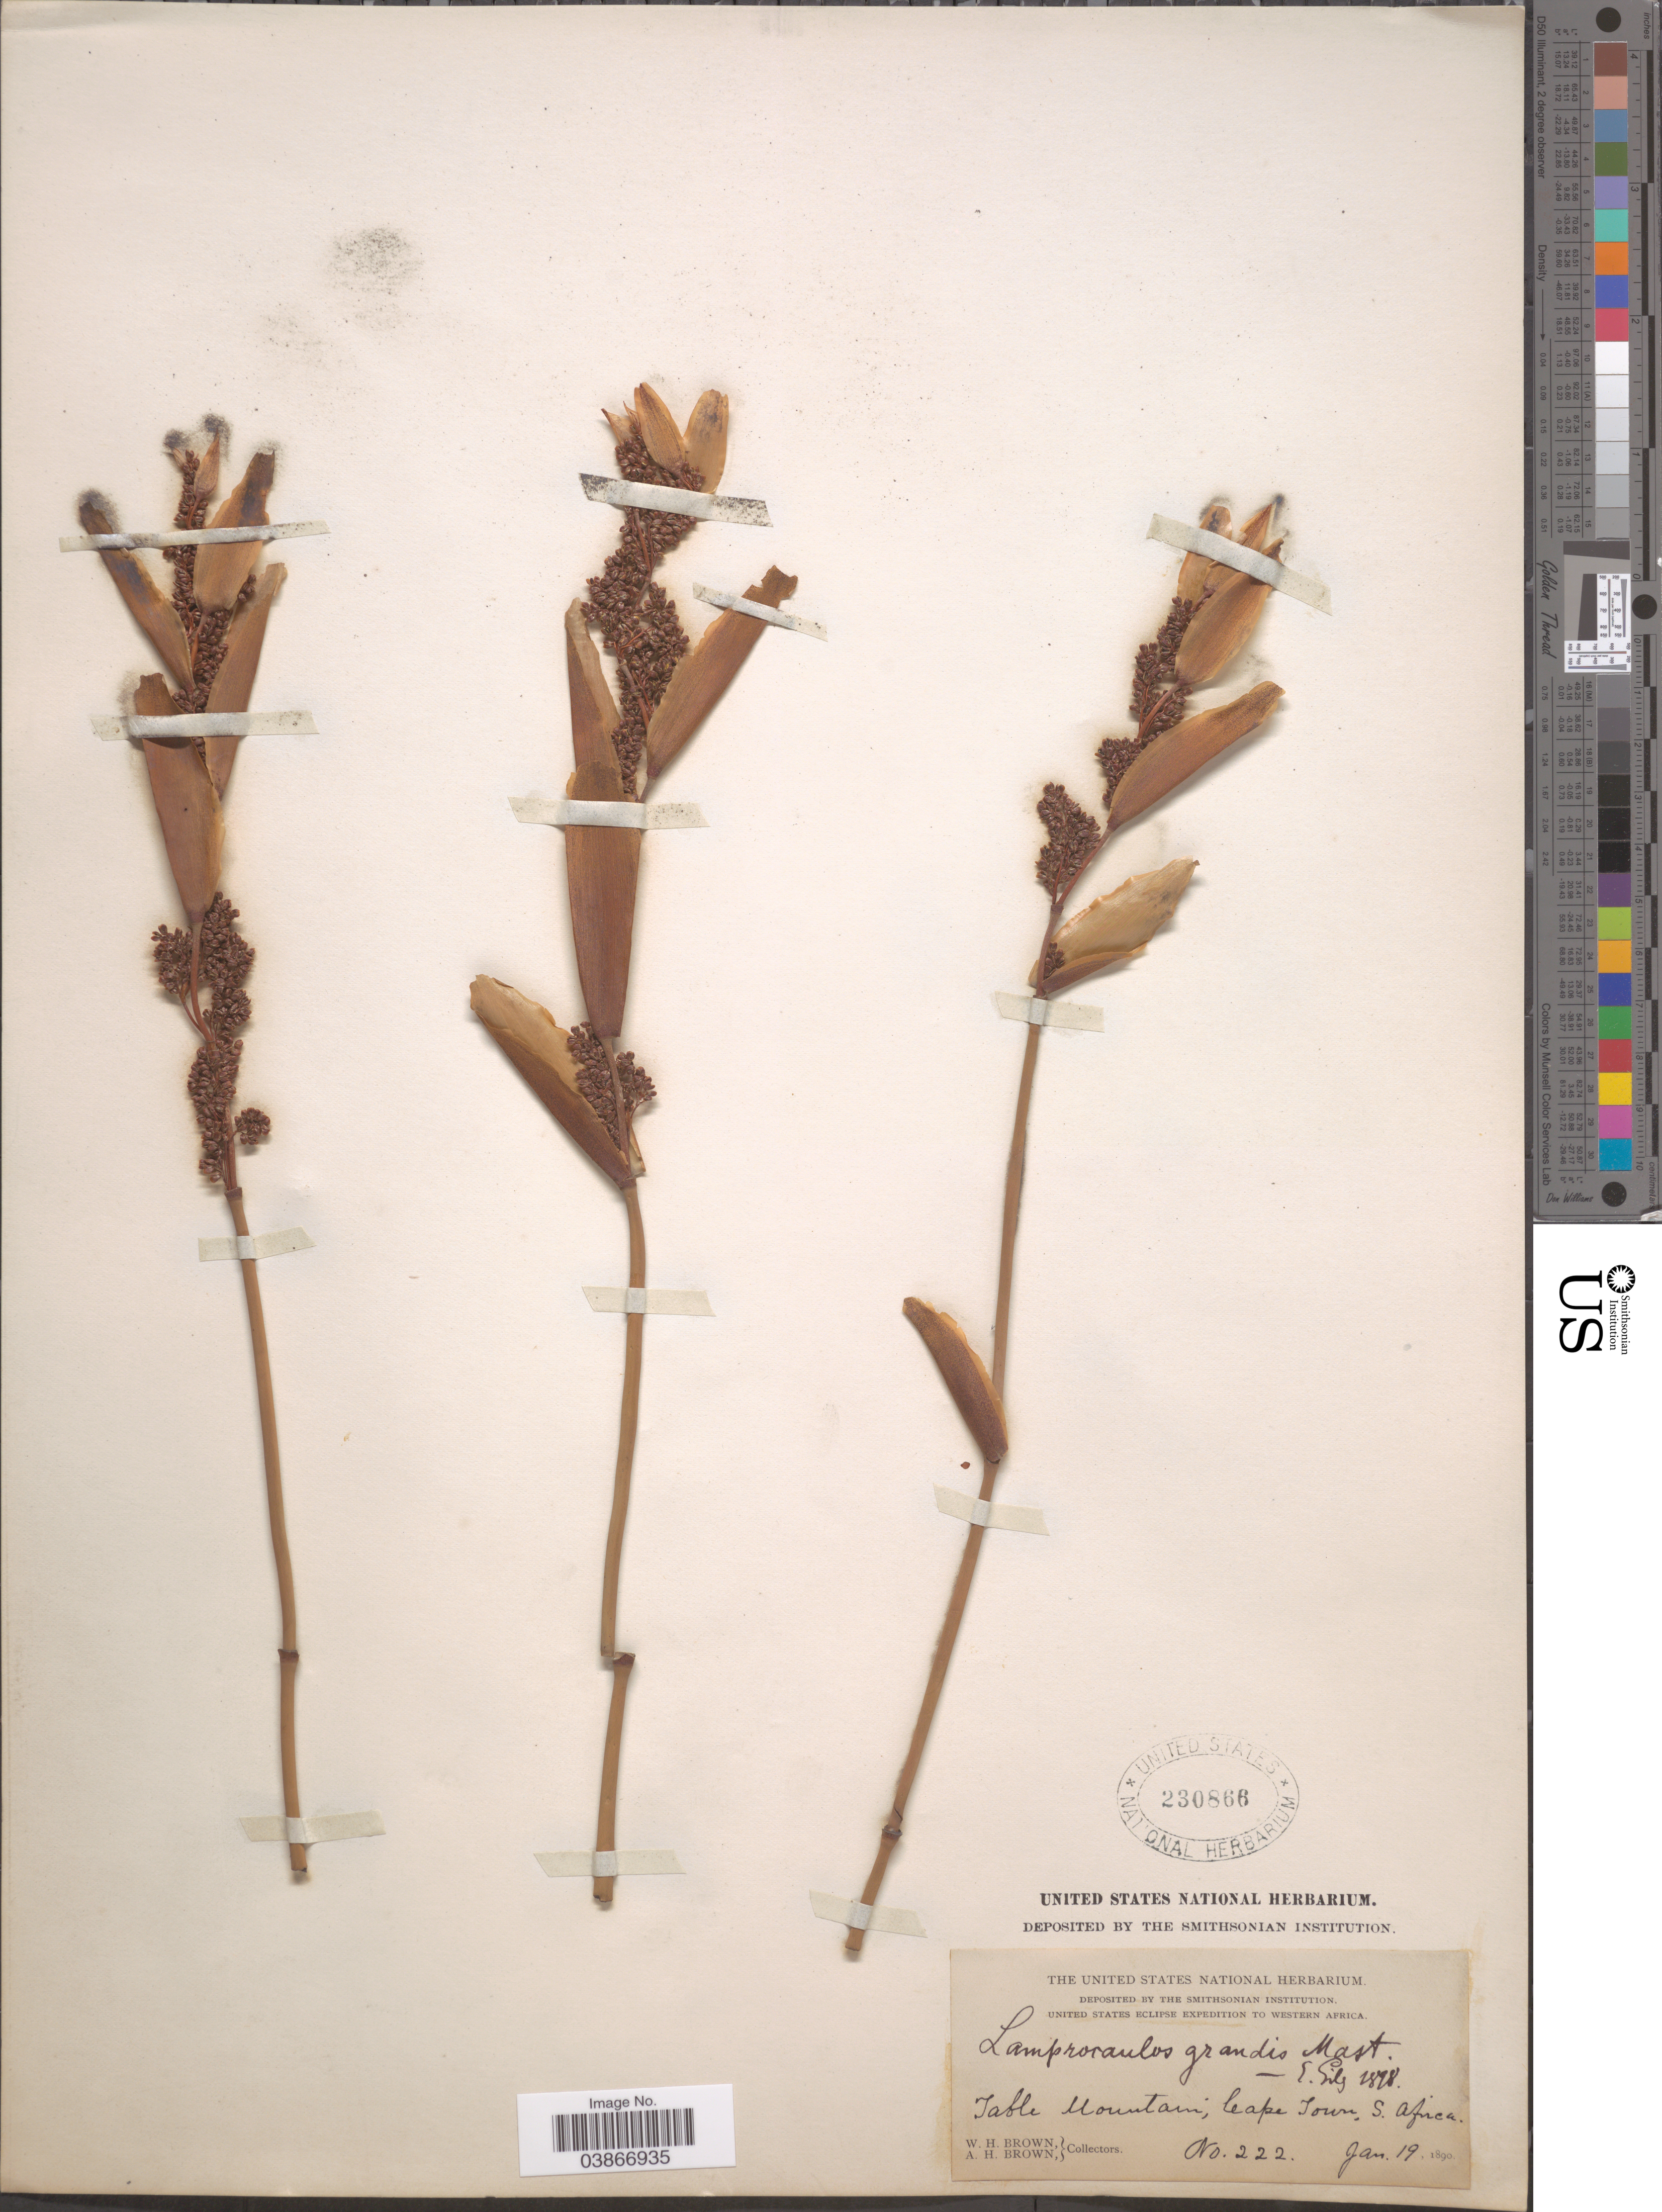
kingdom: Plantae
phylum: Tracheophyta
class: Liliopsida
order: Poales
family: Restionaceae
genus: Elegia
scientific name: Elegia grandis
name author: (Spreng. ex Nees) Kunth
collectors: W. H. Brown & A. H. Brown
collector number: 222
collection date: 1890-01-19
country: South Africa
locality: Western Africa. Table Mountain, Cape Town.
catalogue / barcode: US 230866